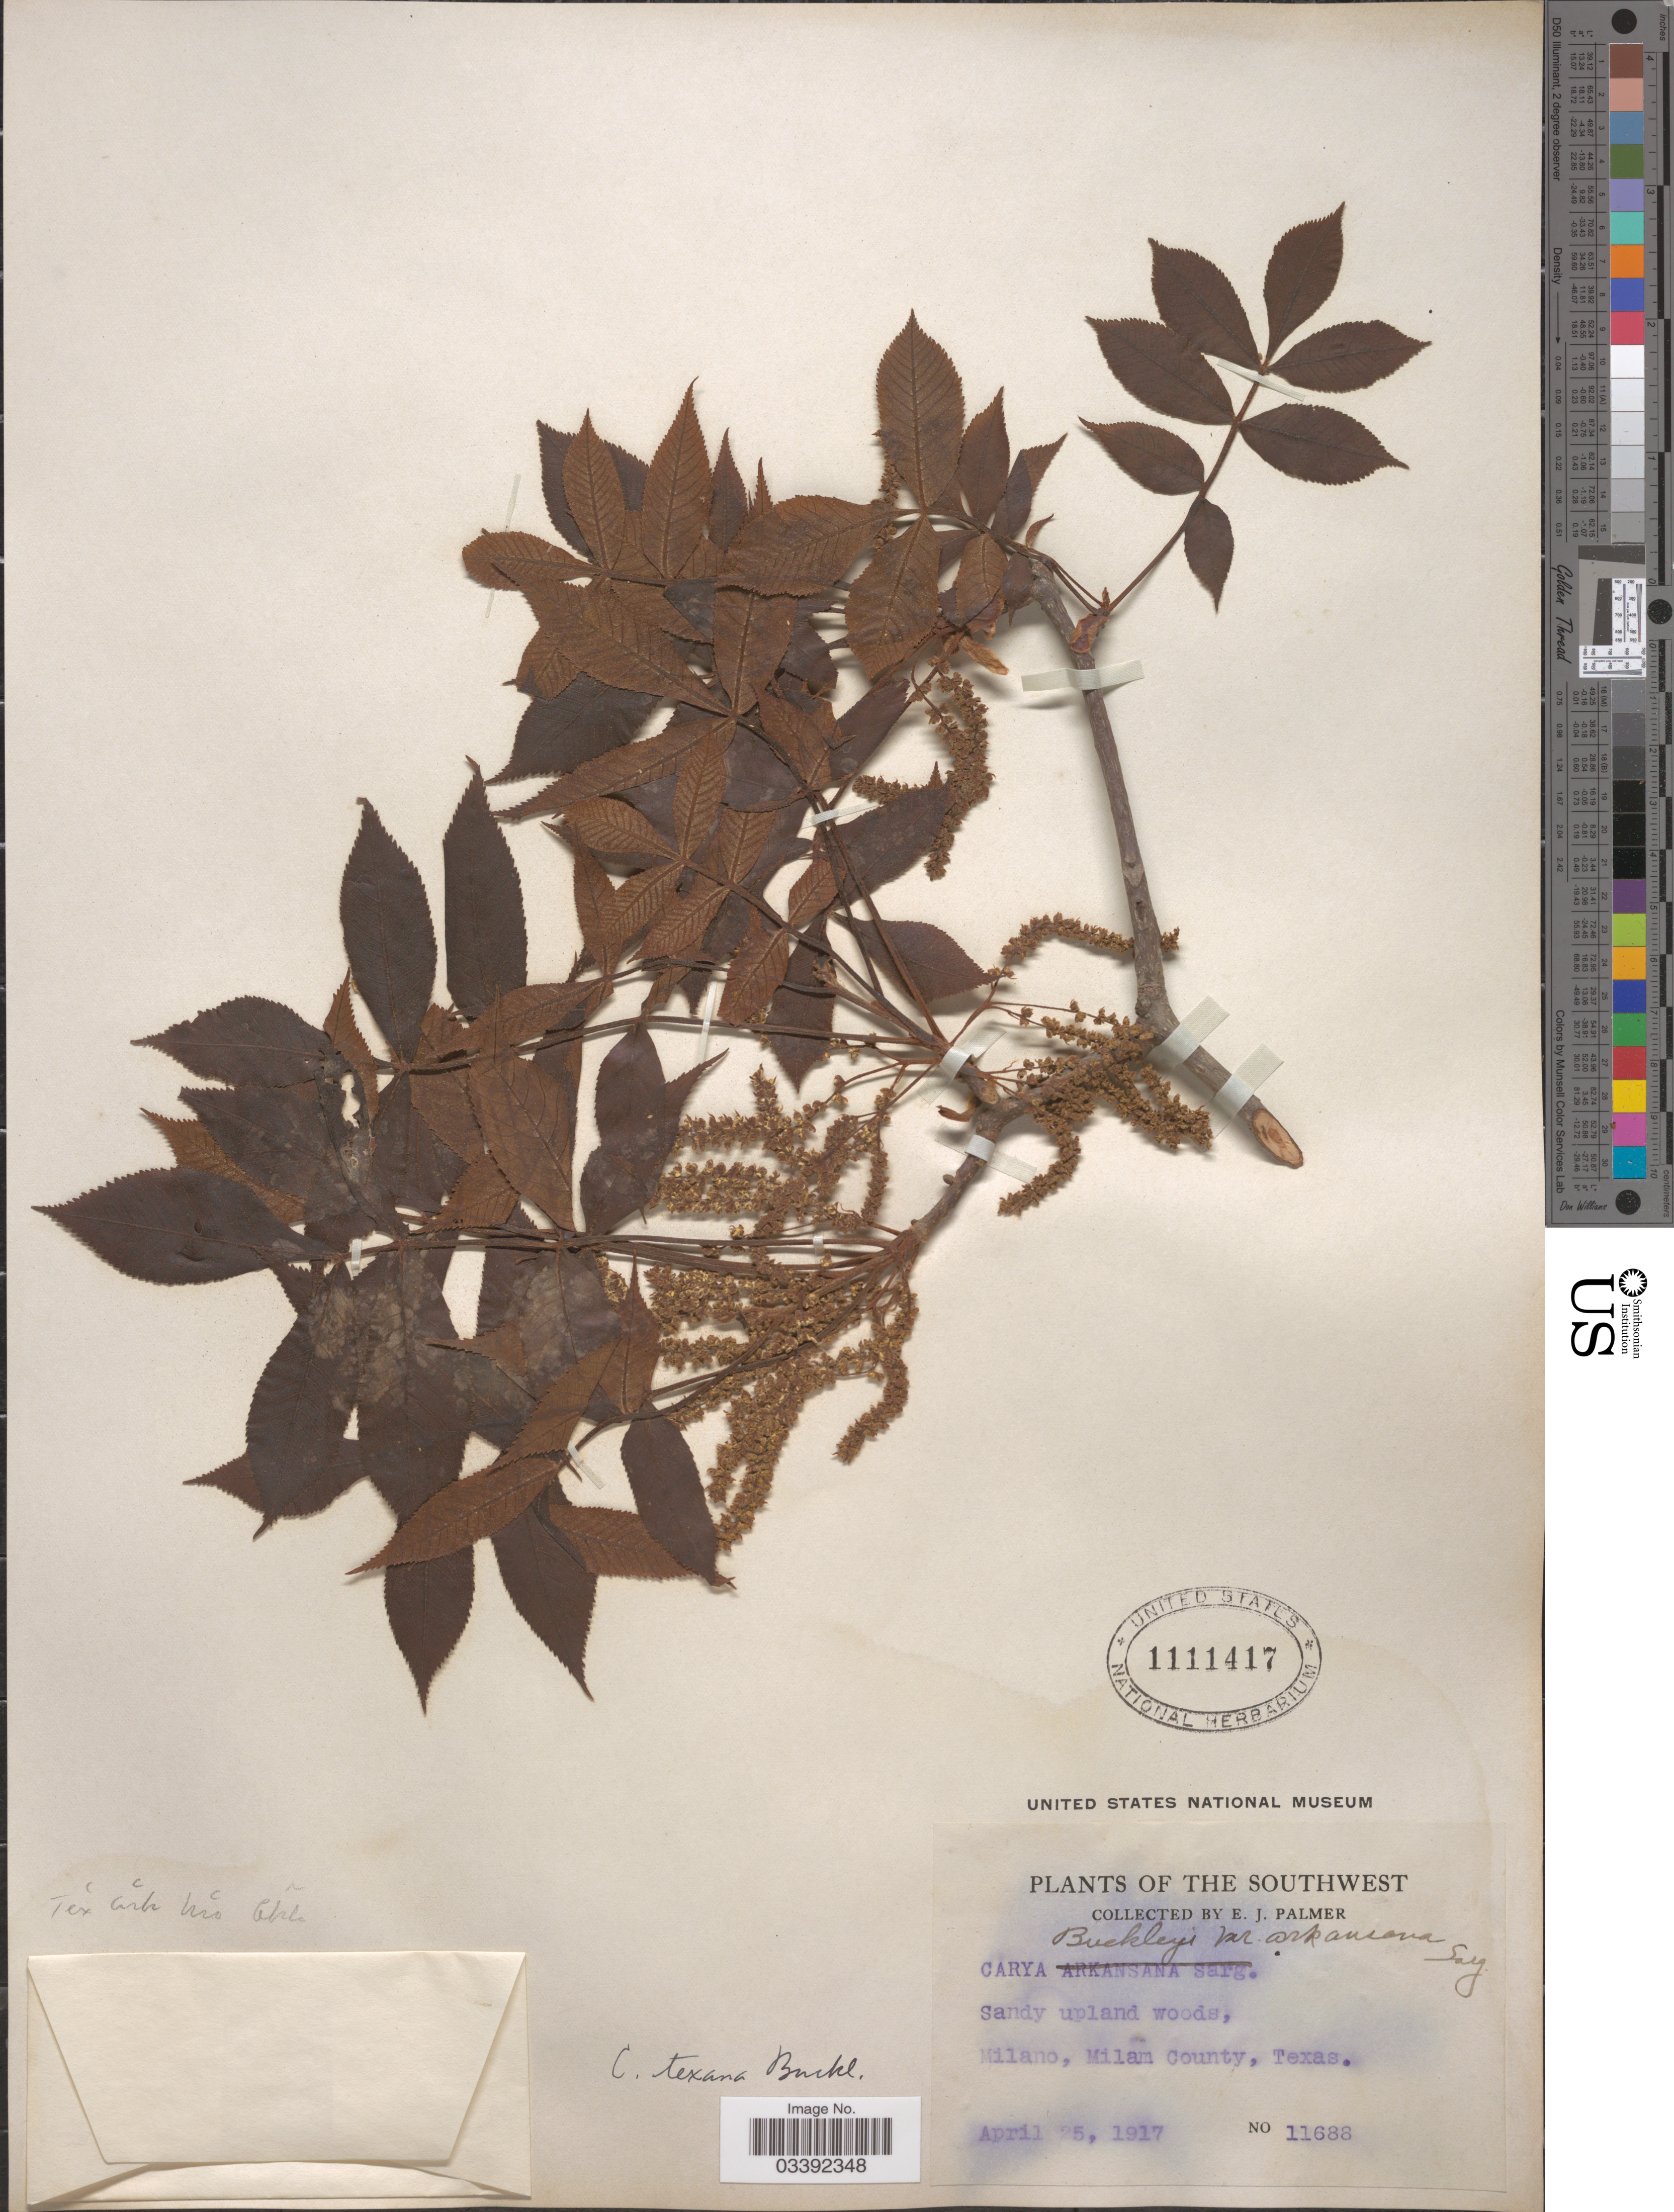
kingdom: Plantae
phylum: Tracheophyta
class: Magnoliopsida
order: Fagales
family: Juglandaceae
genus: Carya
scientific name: Carya texana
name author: Buckley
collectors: E. J. Palmer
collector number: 11688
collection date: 1917-04-25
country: United States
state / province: Texas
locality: Southwest. Milano, Milam County.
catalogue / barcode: US 1111417